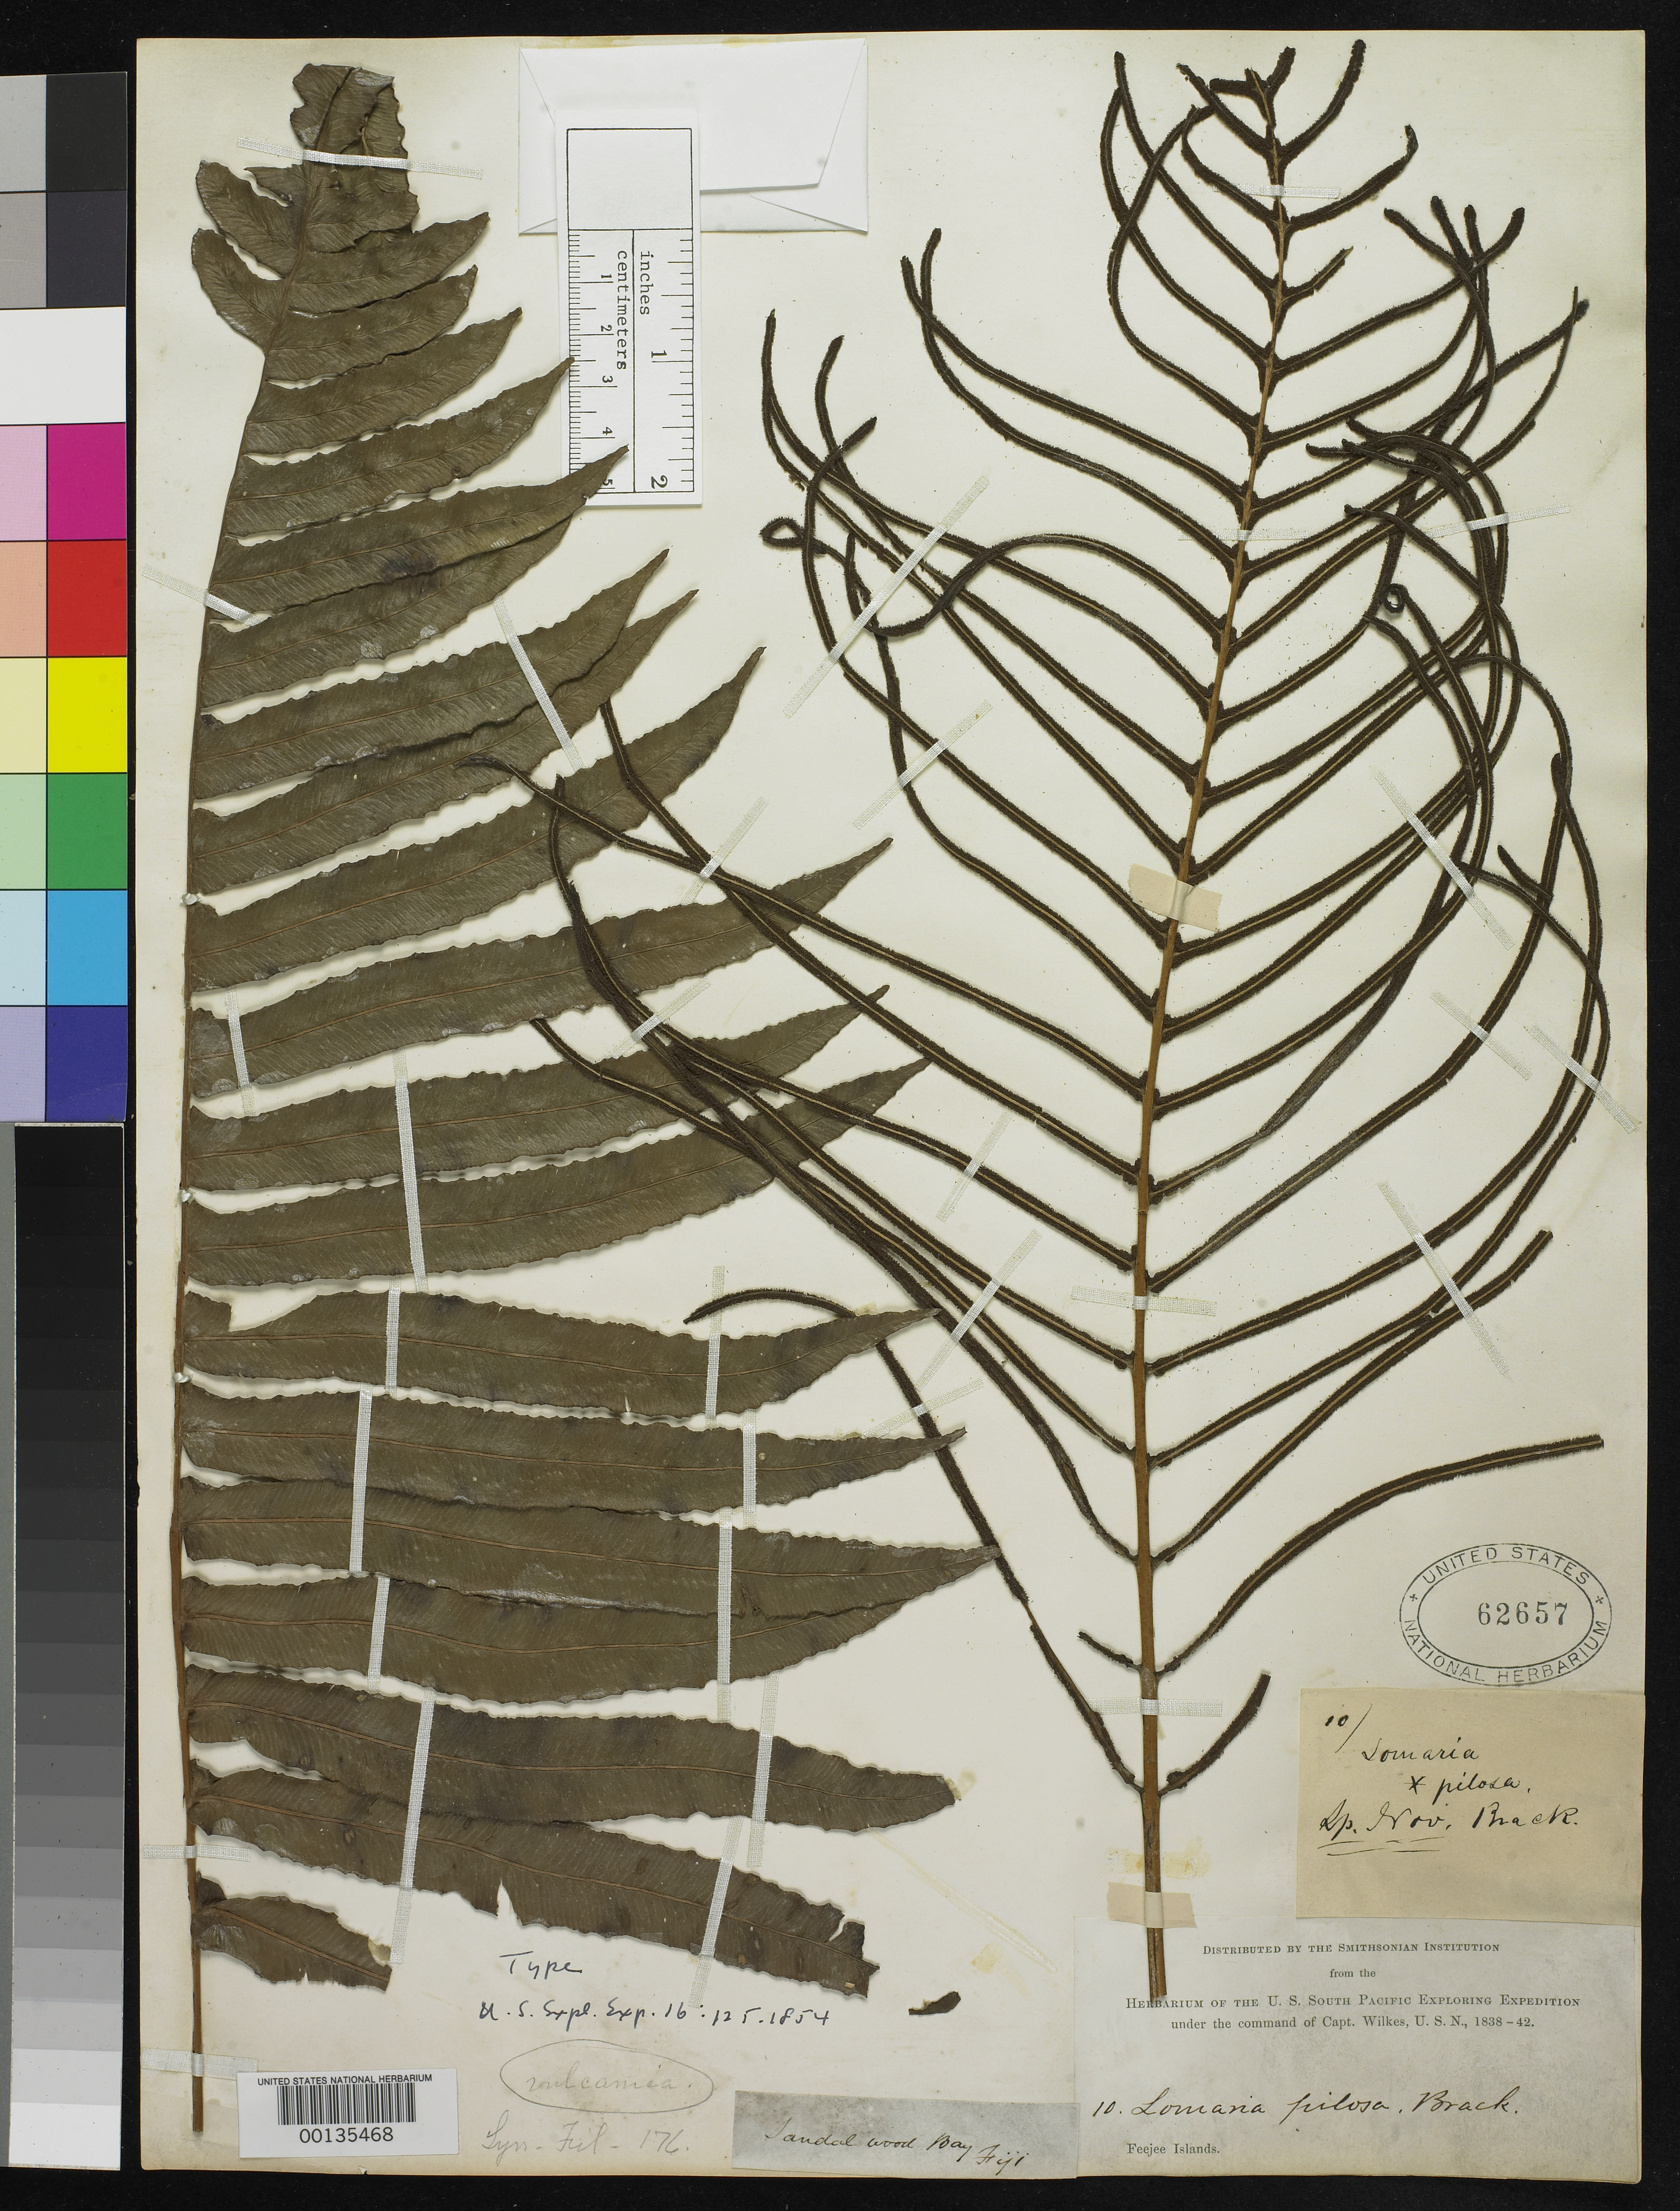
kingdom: Plantae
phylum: Tracheophyta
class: Polypodiopsida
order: Polypodiales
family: Blechnaceae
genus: Lomaria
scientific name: Lomaria pilosa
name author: Brack. in Wilkes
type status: Holotype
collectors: Wilkes Explor. Exped.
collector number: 10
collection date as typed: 1838 to -- --- 1842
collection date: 1838/1842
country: Fiji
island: Ovalau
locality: Sandalwood Bay.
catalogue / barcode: US 62657